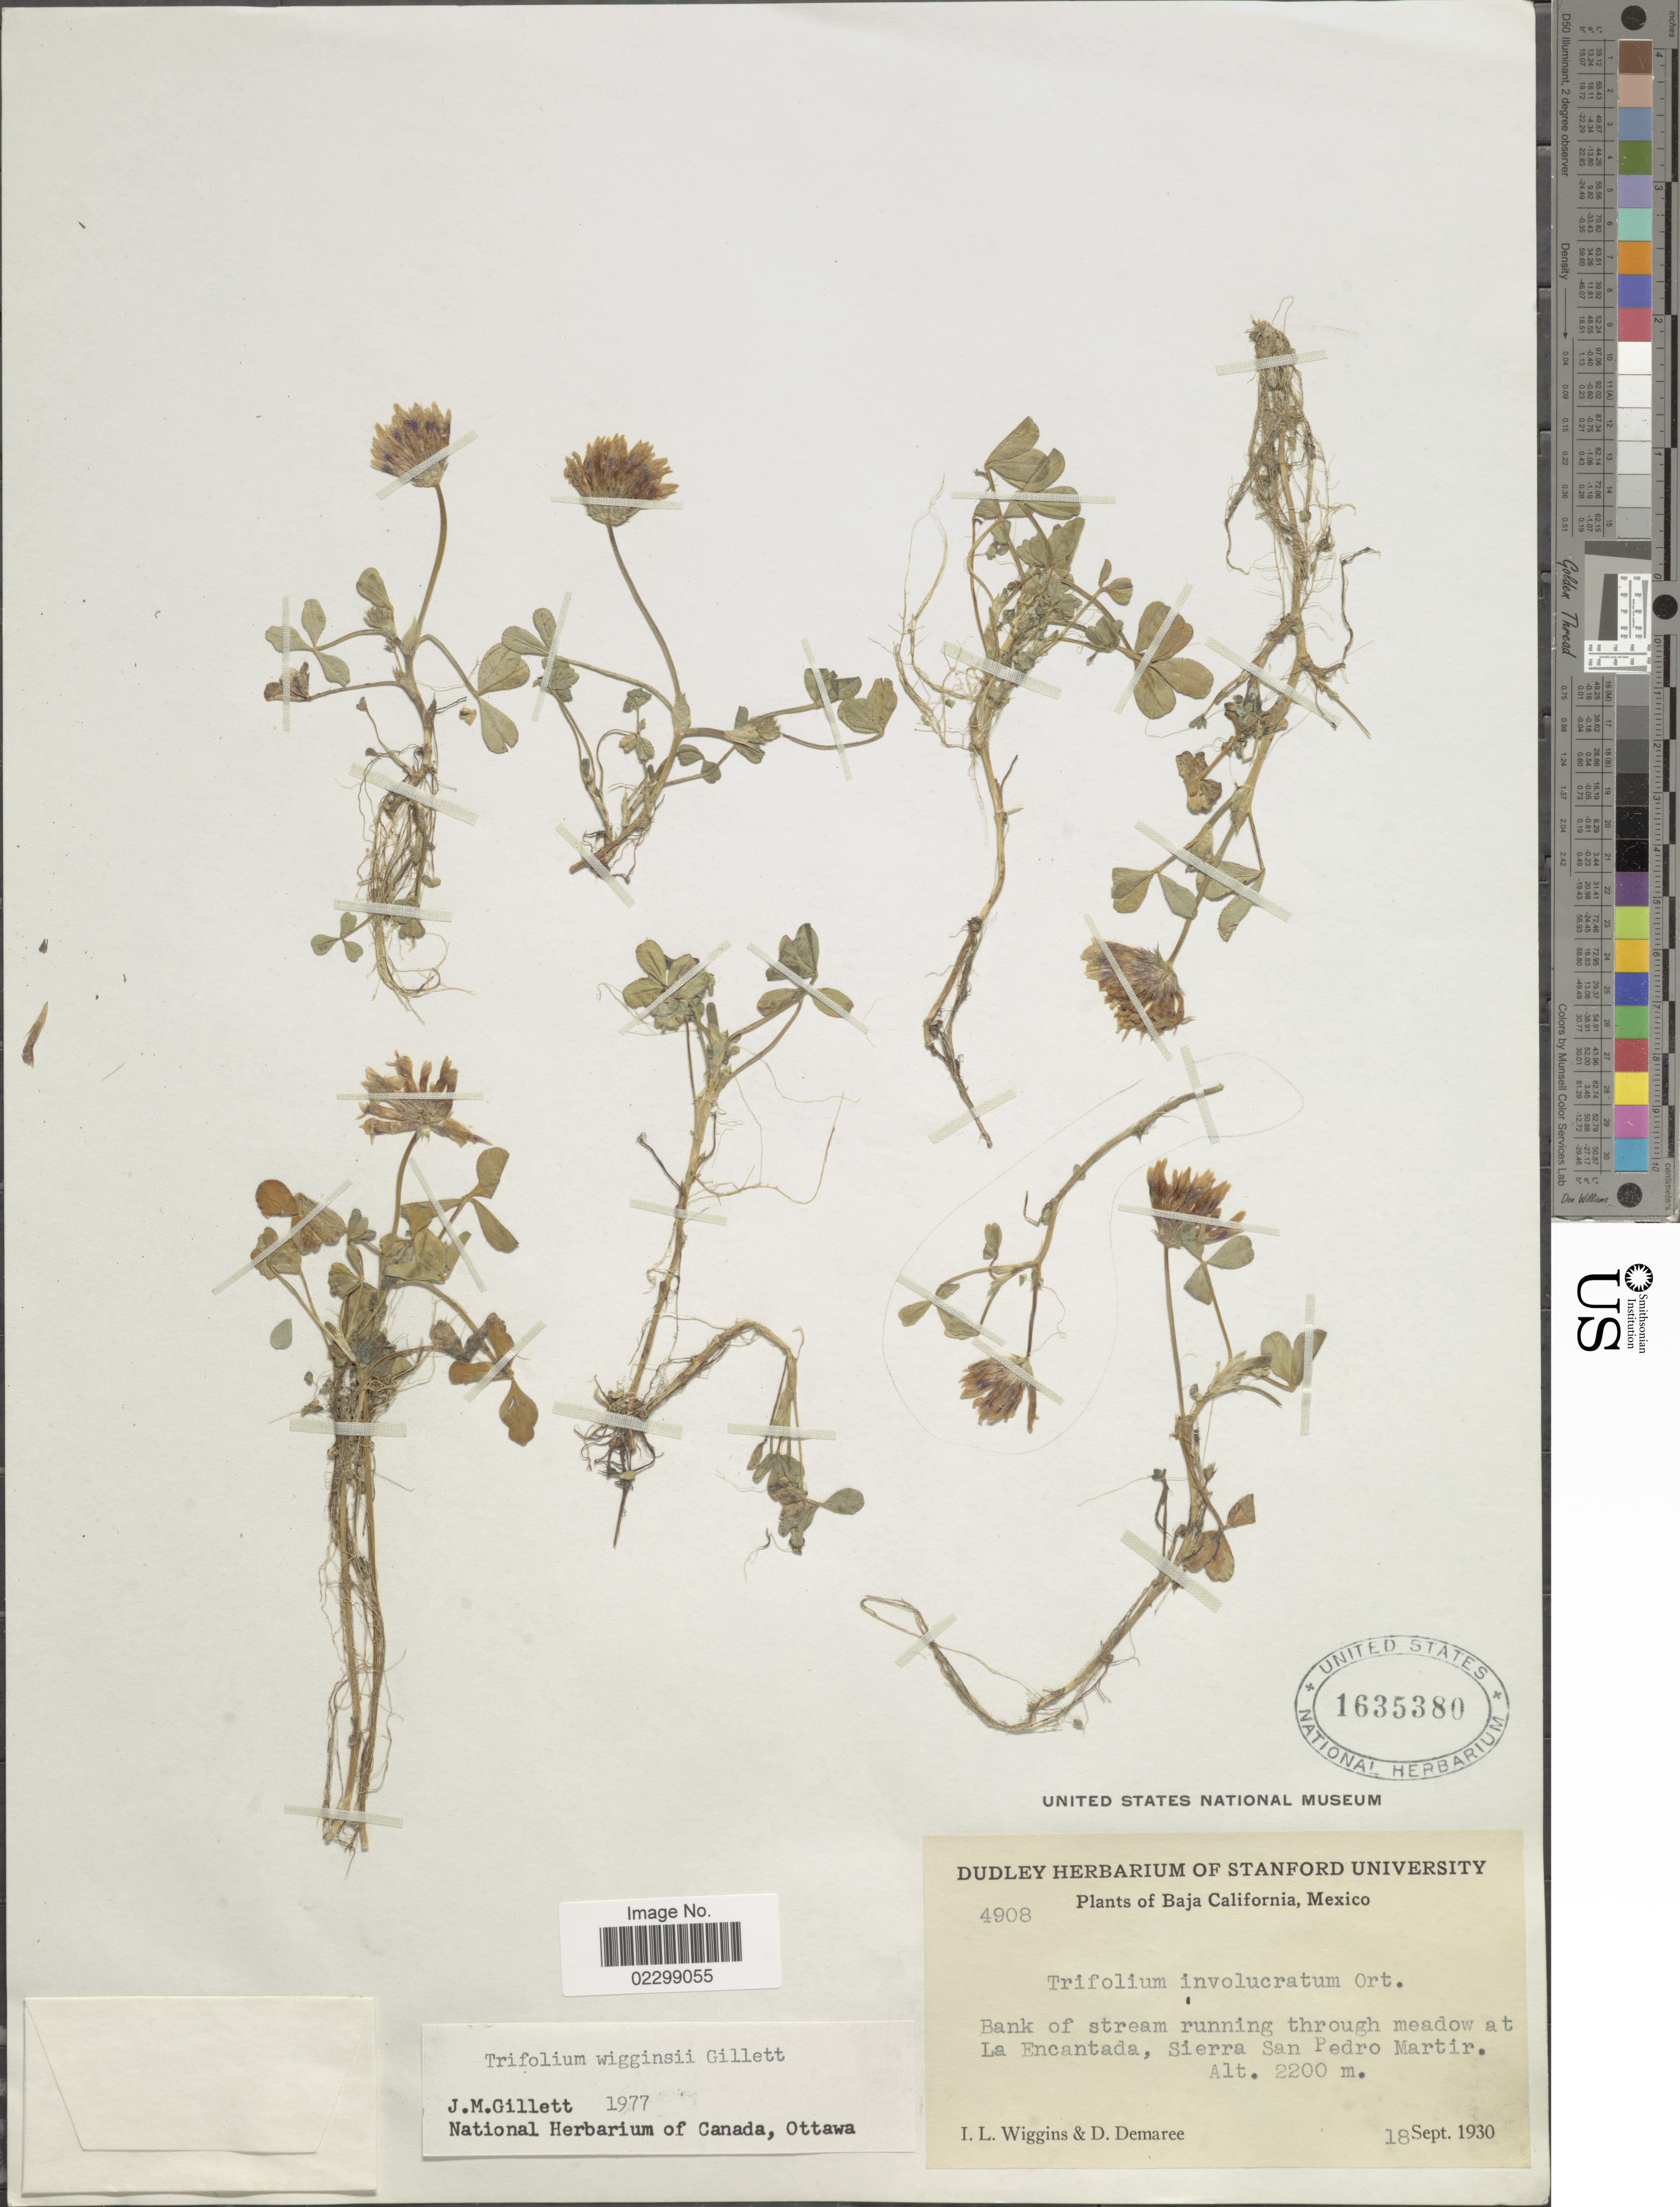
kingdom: Plantae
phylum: Tracheophyta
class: Magnoliopsida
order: Fabales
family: Fabaceae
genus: Trifolium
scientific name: Trifolium wigginsii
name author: J.M. Gillett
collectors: I. L. Wiggins & D. Demaree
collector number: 4908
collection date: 1930-09-18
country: Mexico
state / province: Baja California Norte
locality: Bank of stream running through meadow at La Encantada, Sierra San Pedro Martir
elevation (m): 2200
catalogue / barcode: US 1635380